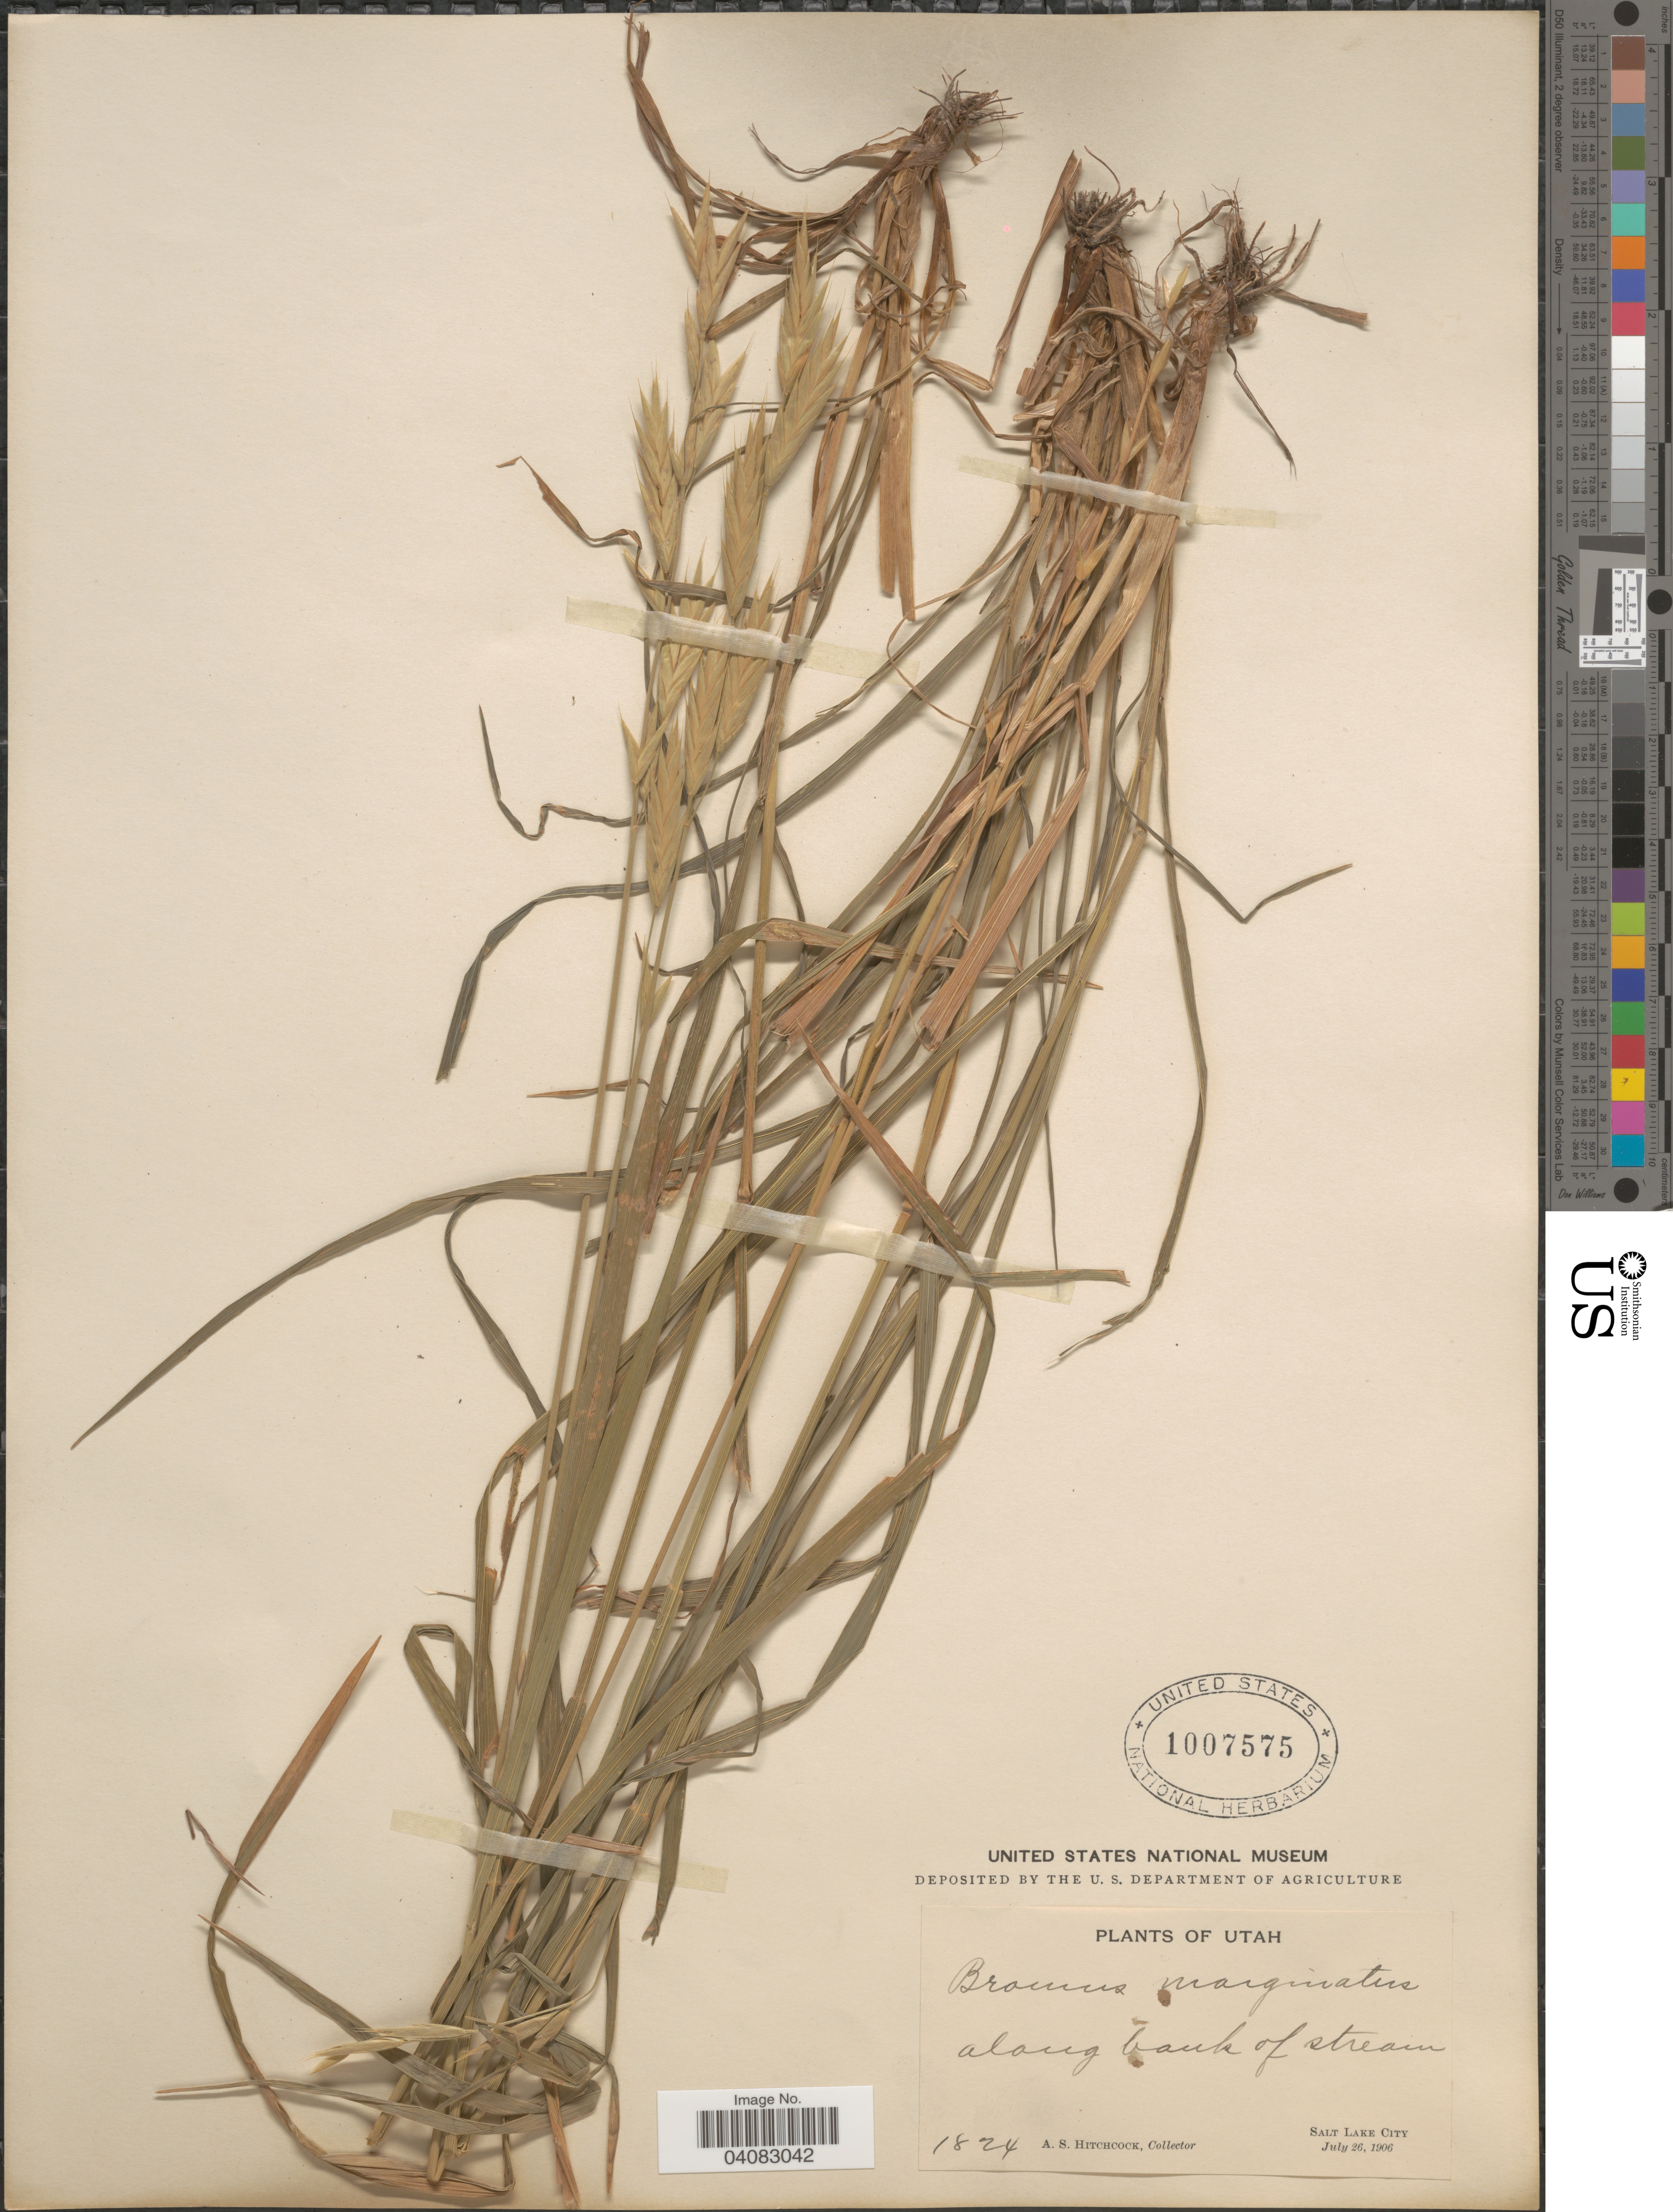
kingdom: Plantae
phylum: Tracheophyta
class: Liliopsida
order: Poales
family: Poaceae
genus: Bromus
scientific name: Bromus marginatus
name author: Nees ex Steud.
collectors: A. S. Hitchcock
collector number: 1824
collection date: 1906-07-26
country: United States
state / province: Utah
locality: Along bank of stream. Salt Lake City.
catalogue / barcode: US 1007575